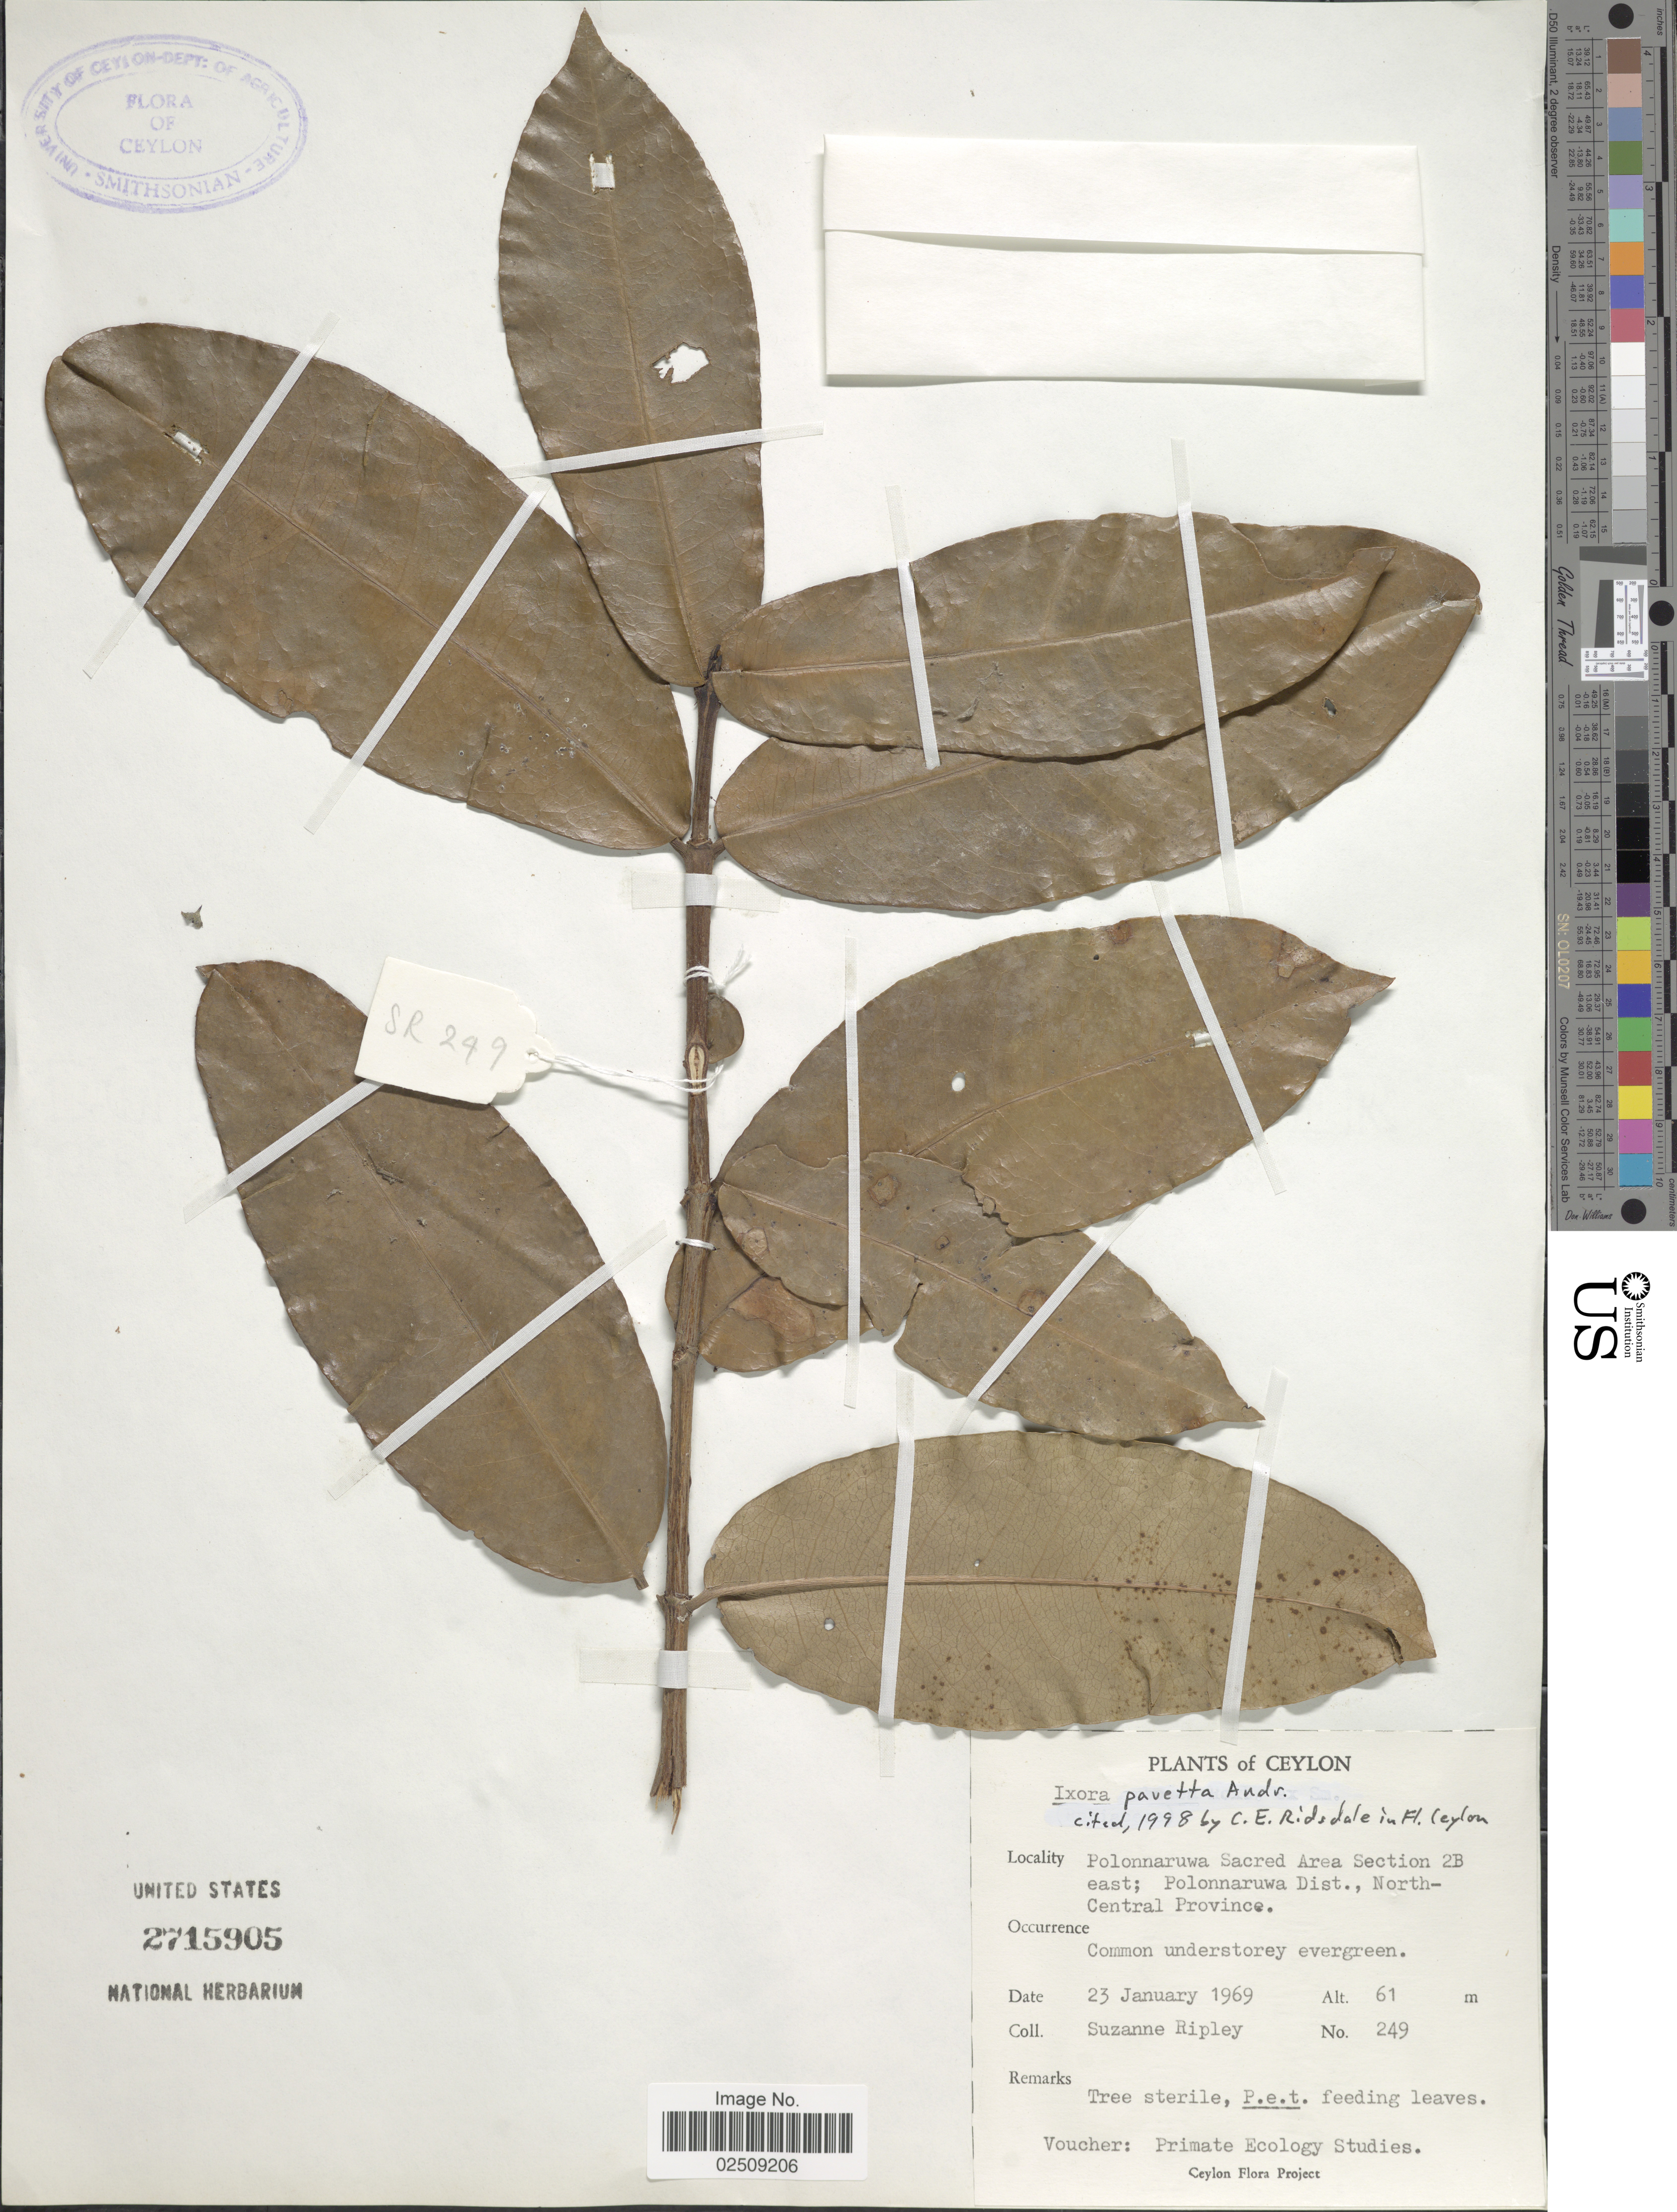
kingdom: Plantae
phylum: Tracheophyta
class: Magnoliopsida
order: Gentianales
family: Rubiaceae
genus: Ixora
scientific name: Ixora pavetta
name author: Andrews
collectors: S. Ripley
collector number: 249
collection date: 1969-01-23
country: Sri Lanka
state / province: North Central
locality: Ceylon. Polonnaruwa Sacred Area Section 2B east, Polonnaruwa Dist.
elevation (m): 61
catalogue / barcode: US 2715905